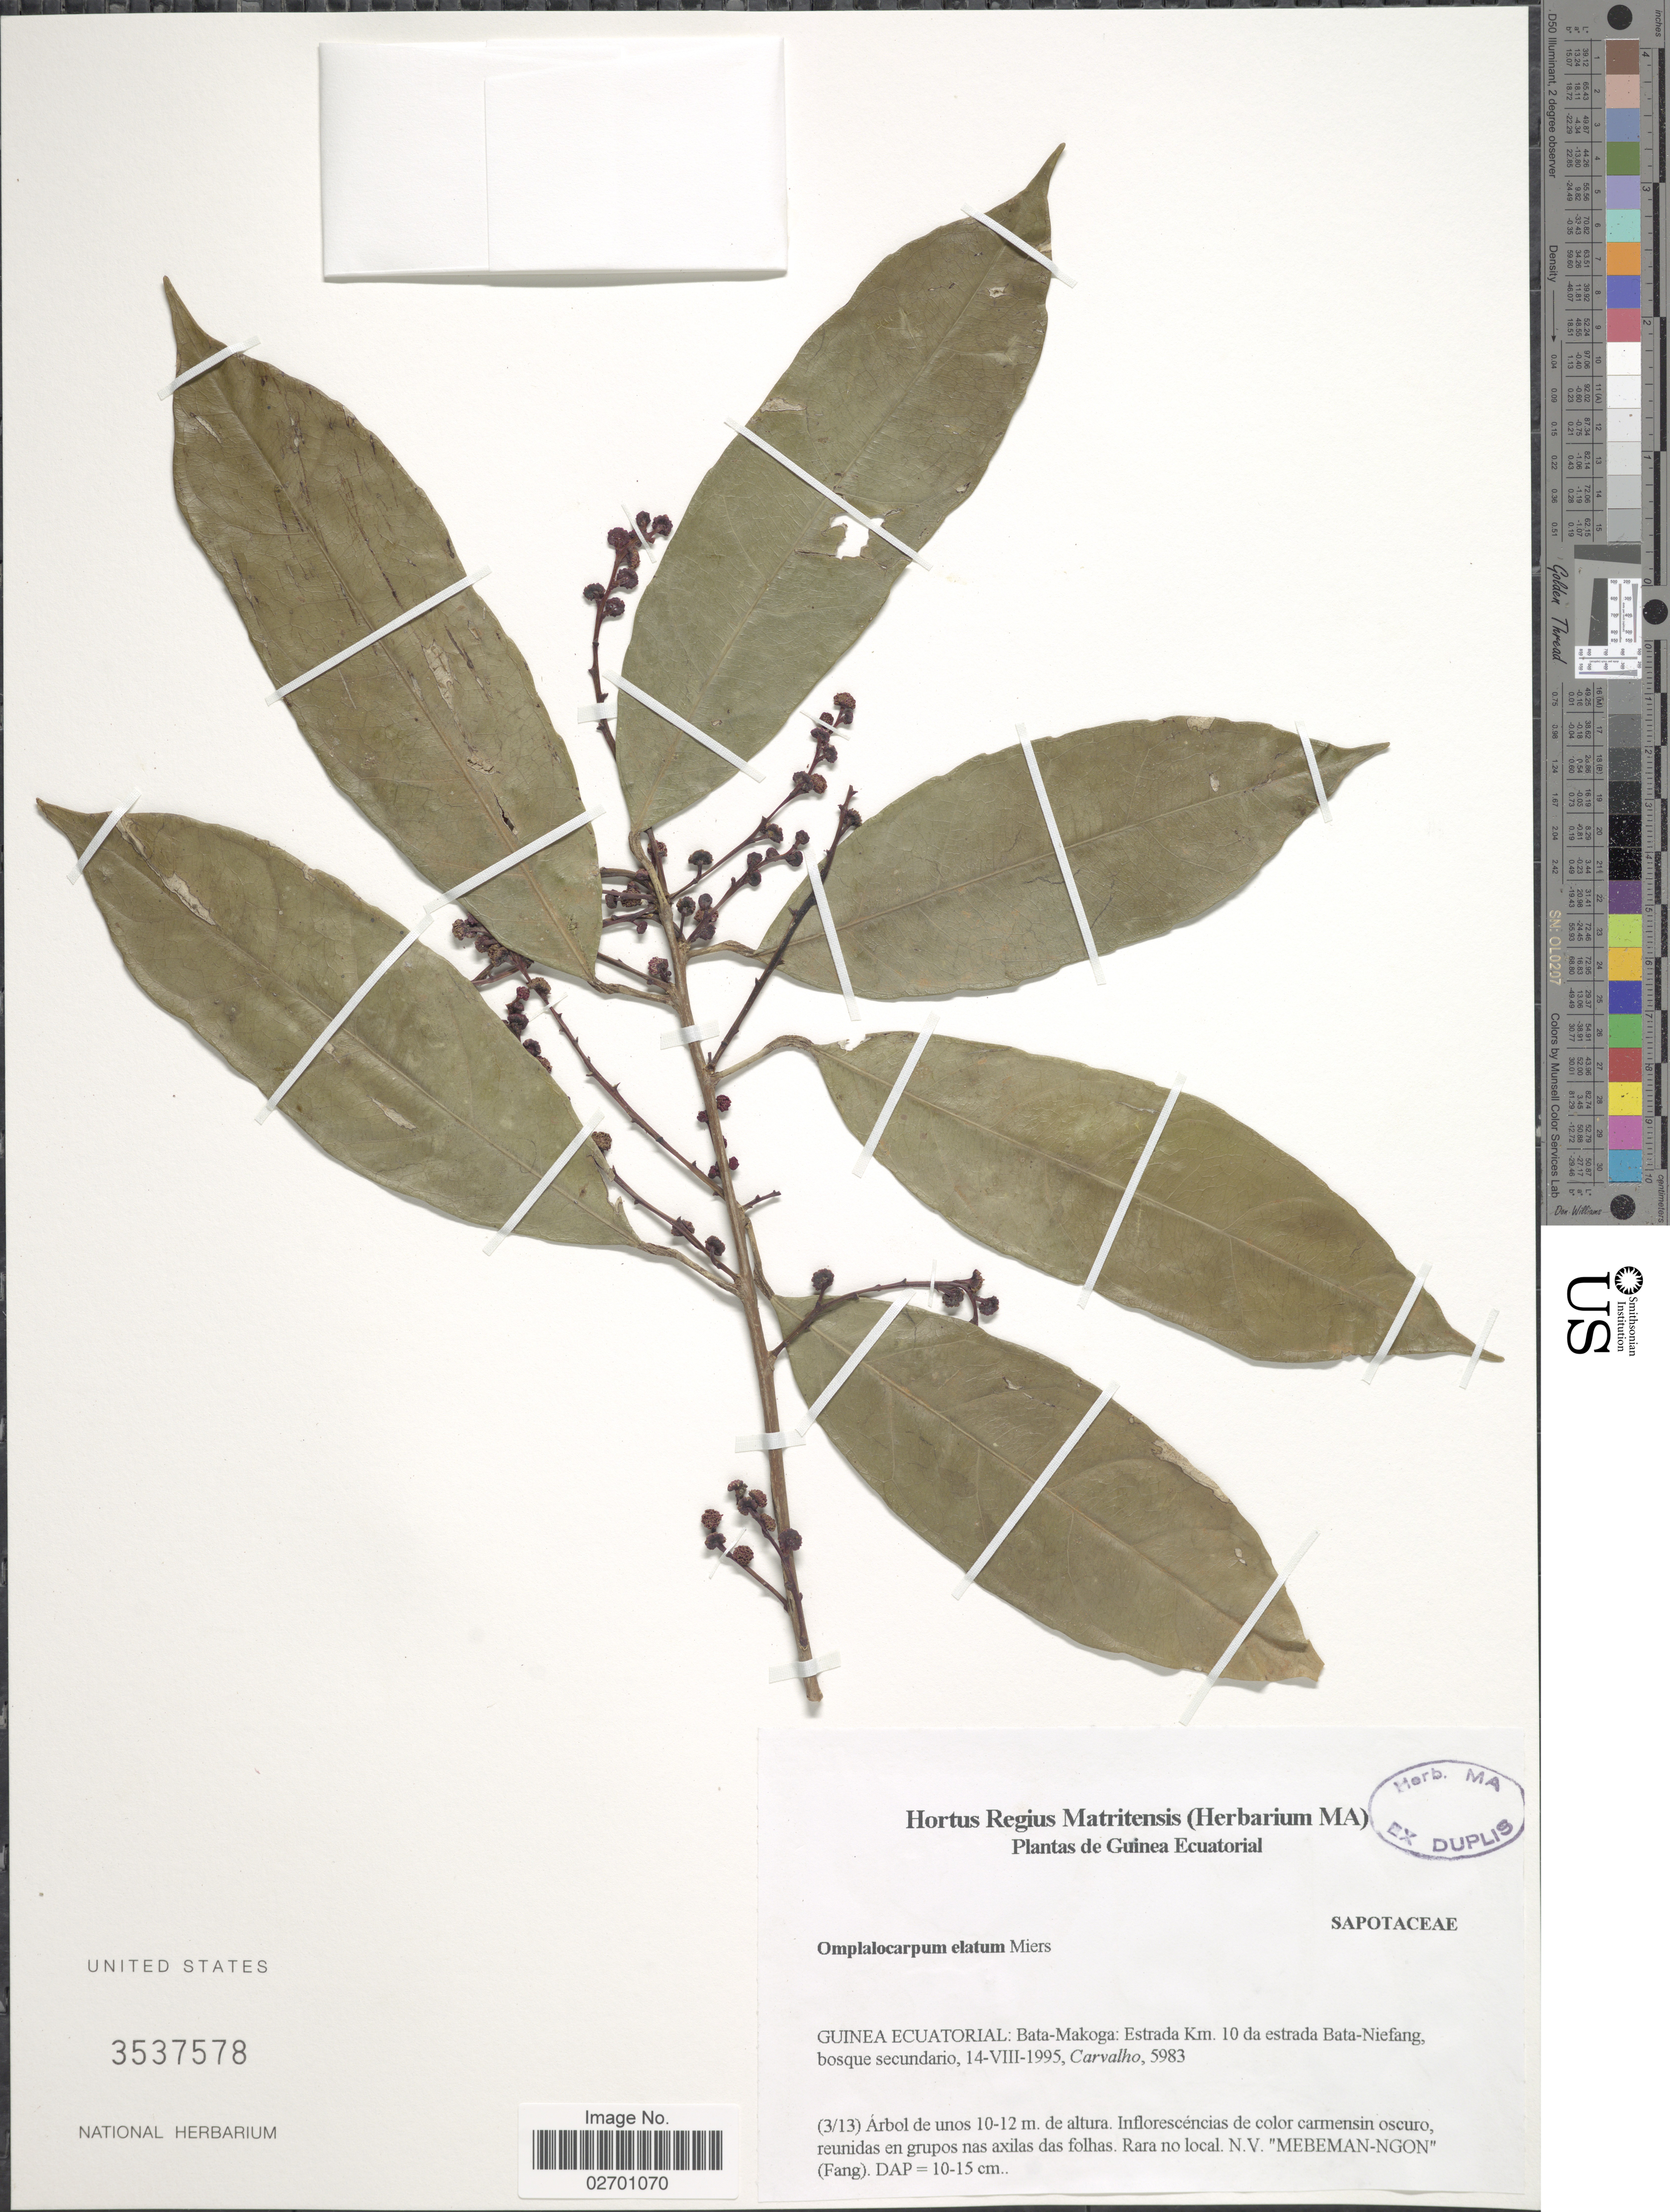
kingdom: Plantae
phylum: Tracheophyta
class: Magnoliopsida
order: Ericales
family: Sapotaceae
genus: Omphalocarpum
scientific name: Omphalocarpum elatum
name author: Miers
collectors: Carvalho, --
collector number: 5983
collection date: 1995-08-14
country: Equatorial Guinea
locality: Bata-Makoga: Estrada Km. 10 da estrada Bata-Niefang, bosque secundario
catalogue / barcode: US 3537578